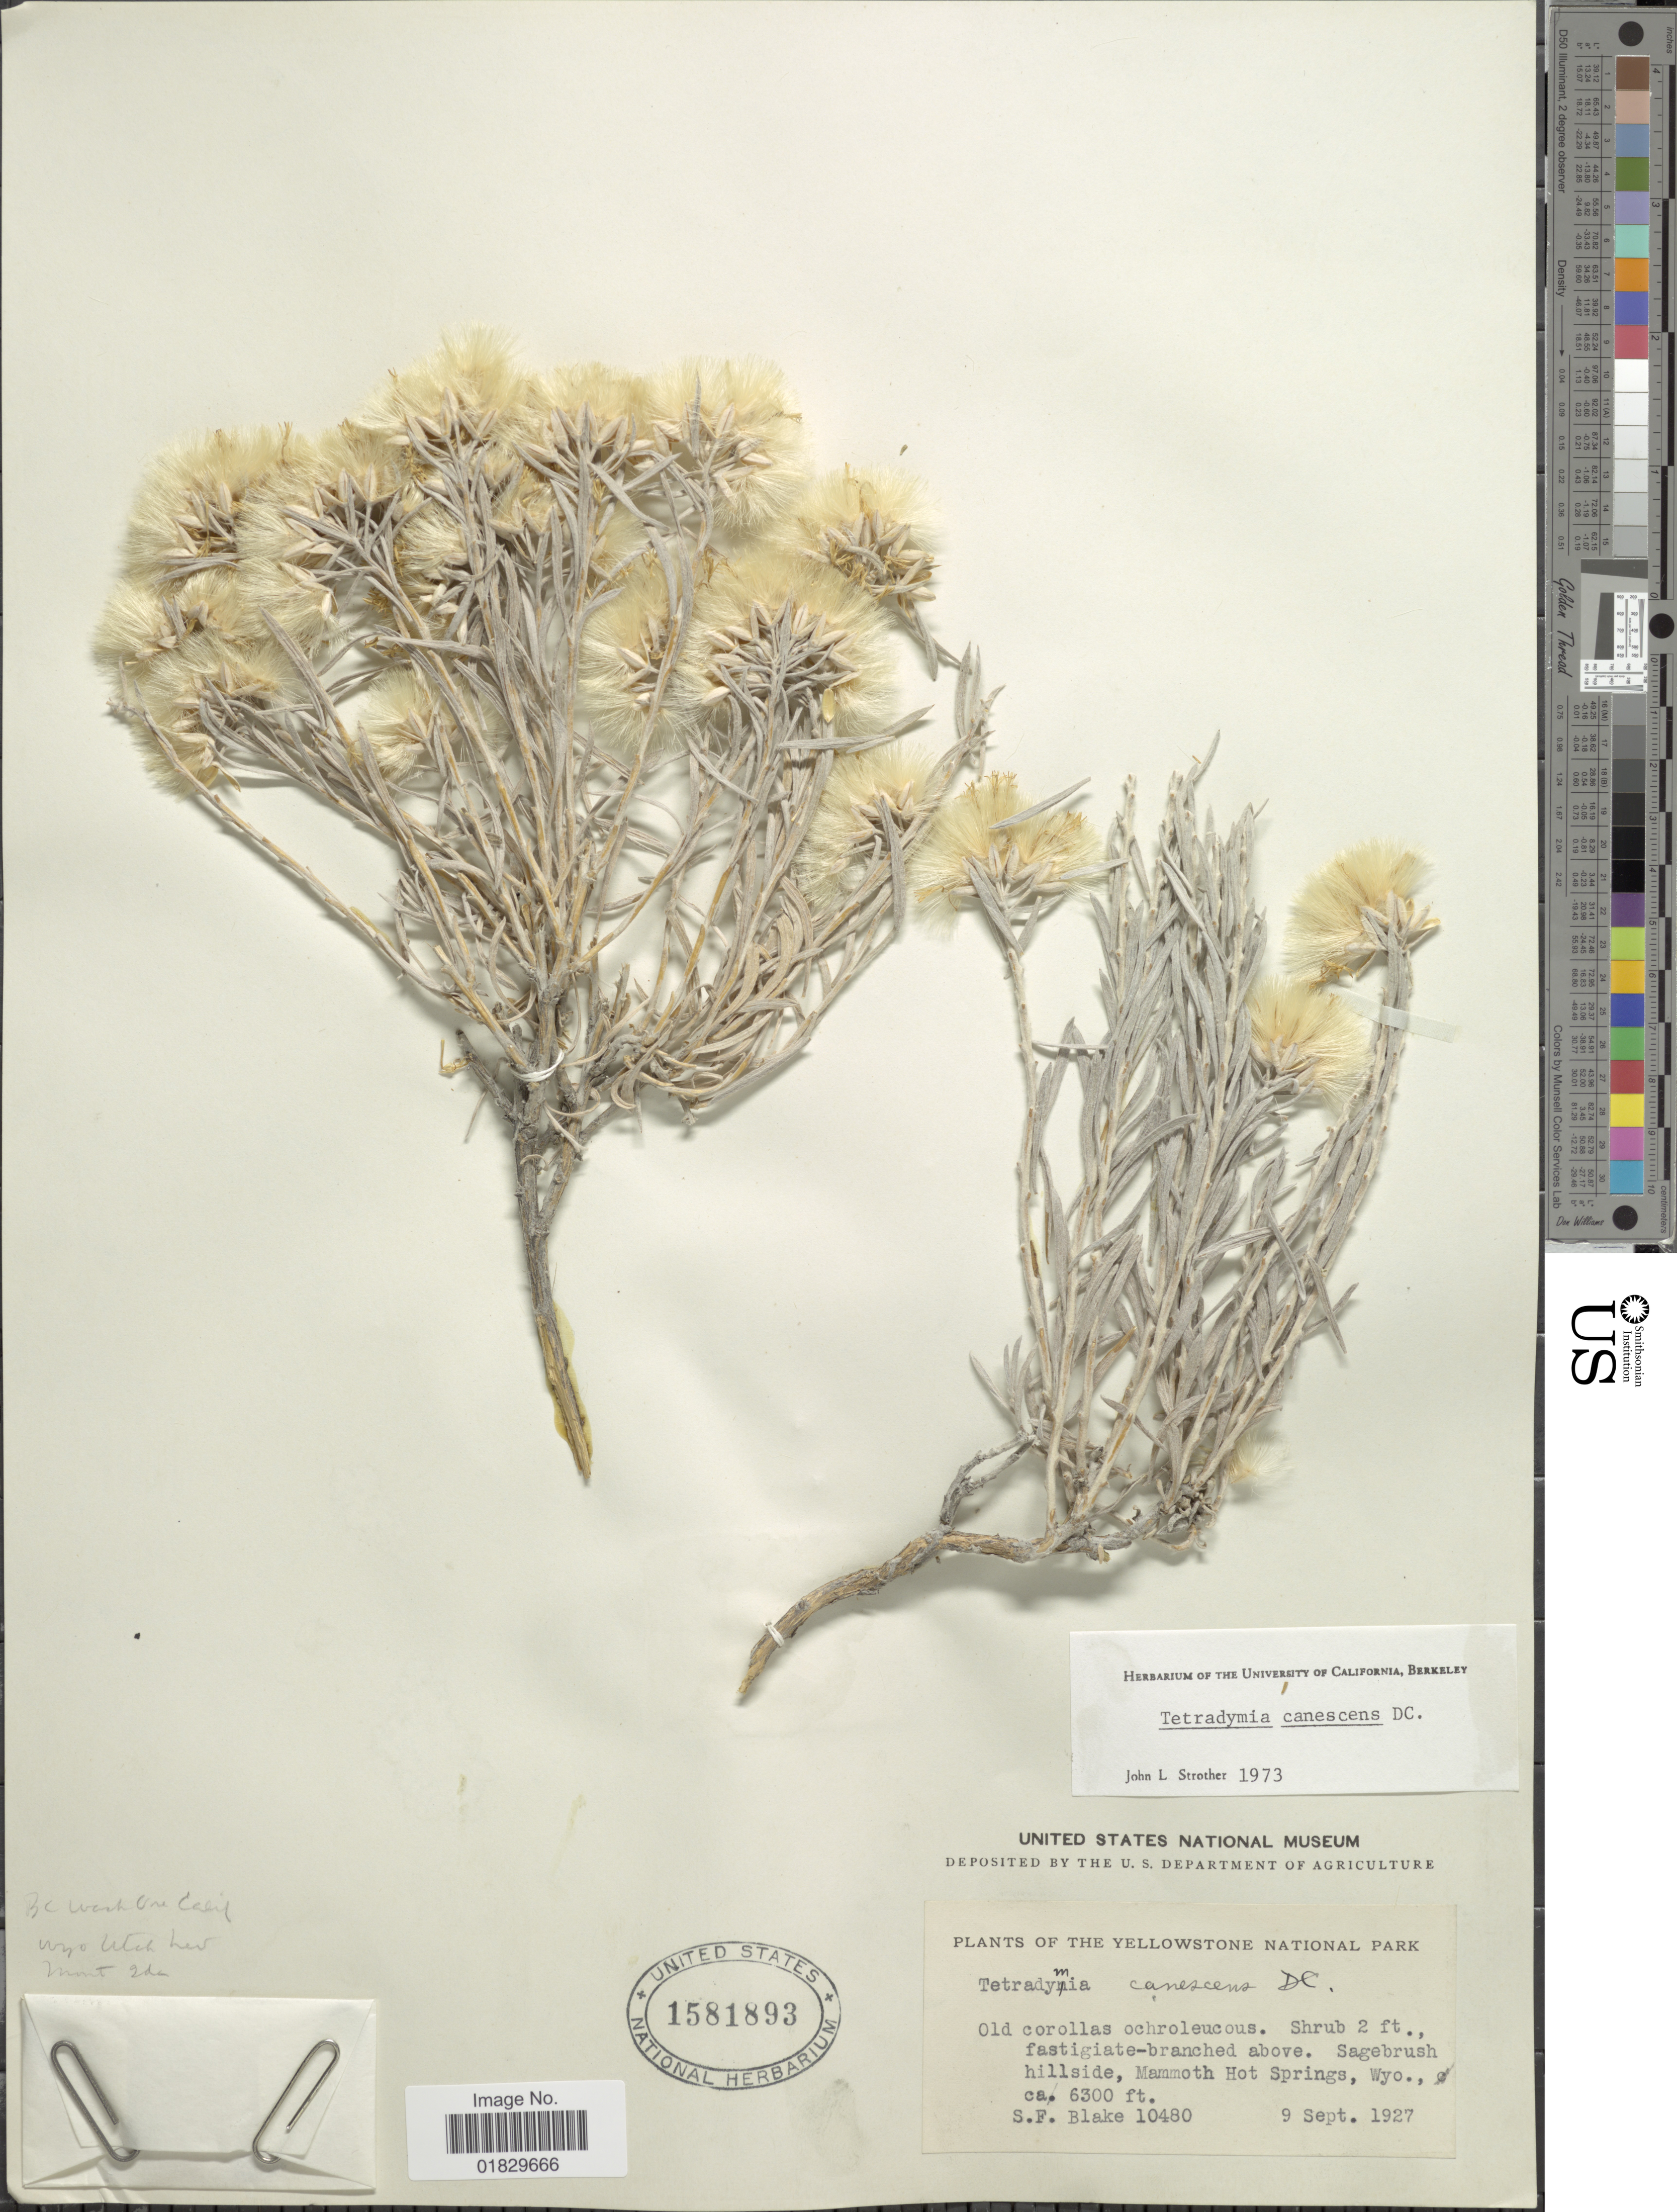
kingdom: Plantae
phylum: Tracheophyta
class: Magnoliopsida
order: Asterales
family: Asteraceae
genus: Tetradymia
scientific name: Tetradymia canescens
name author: DC.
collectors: S. Blake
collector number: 10480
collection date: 1927-09-09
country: United States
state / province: Wyoming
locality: Yellowstone National Park. Sagebrush hillside, Mammoth Hot Springs, Wyo.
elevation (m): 1920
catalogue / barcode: US 1581893